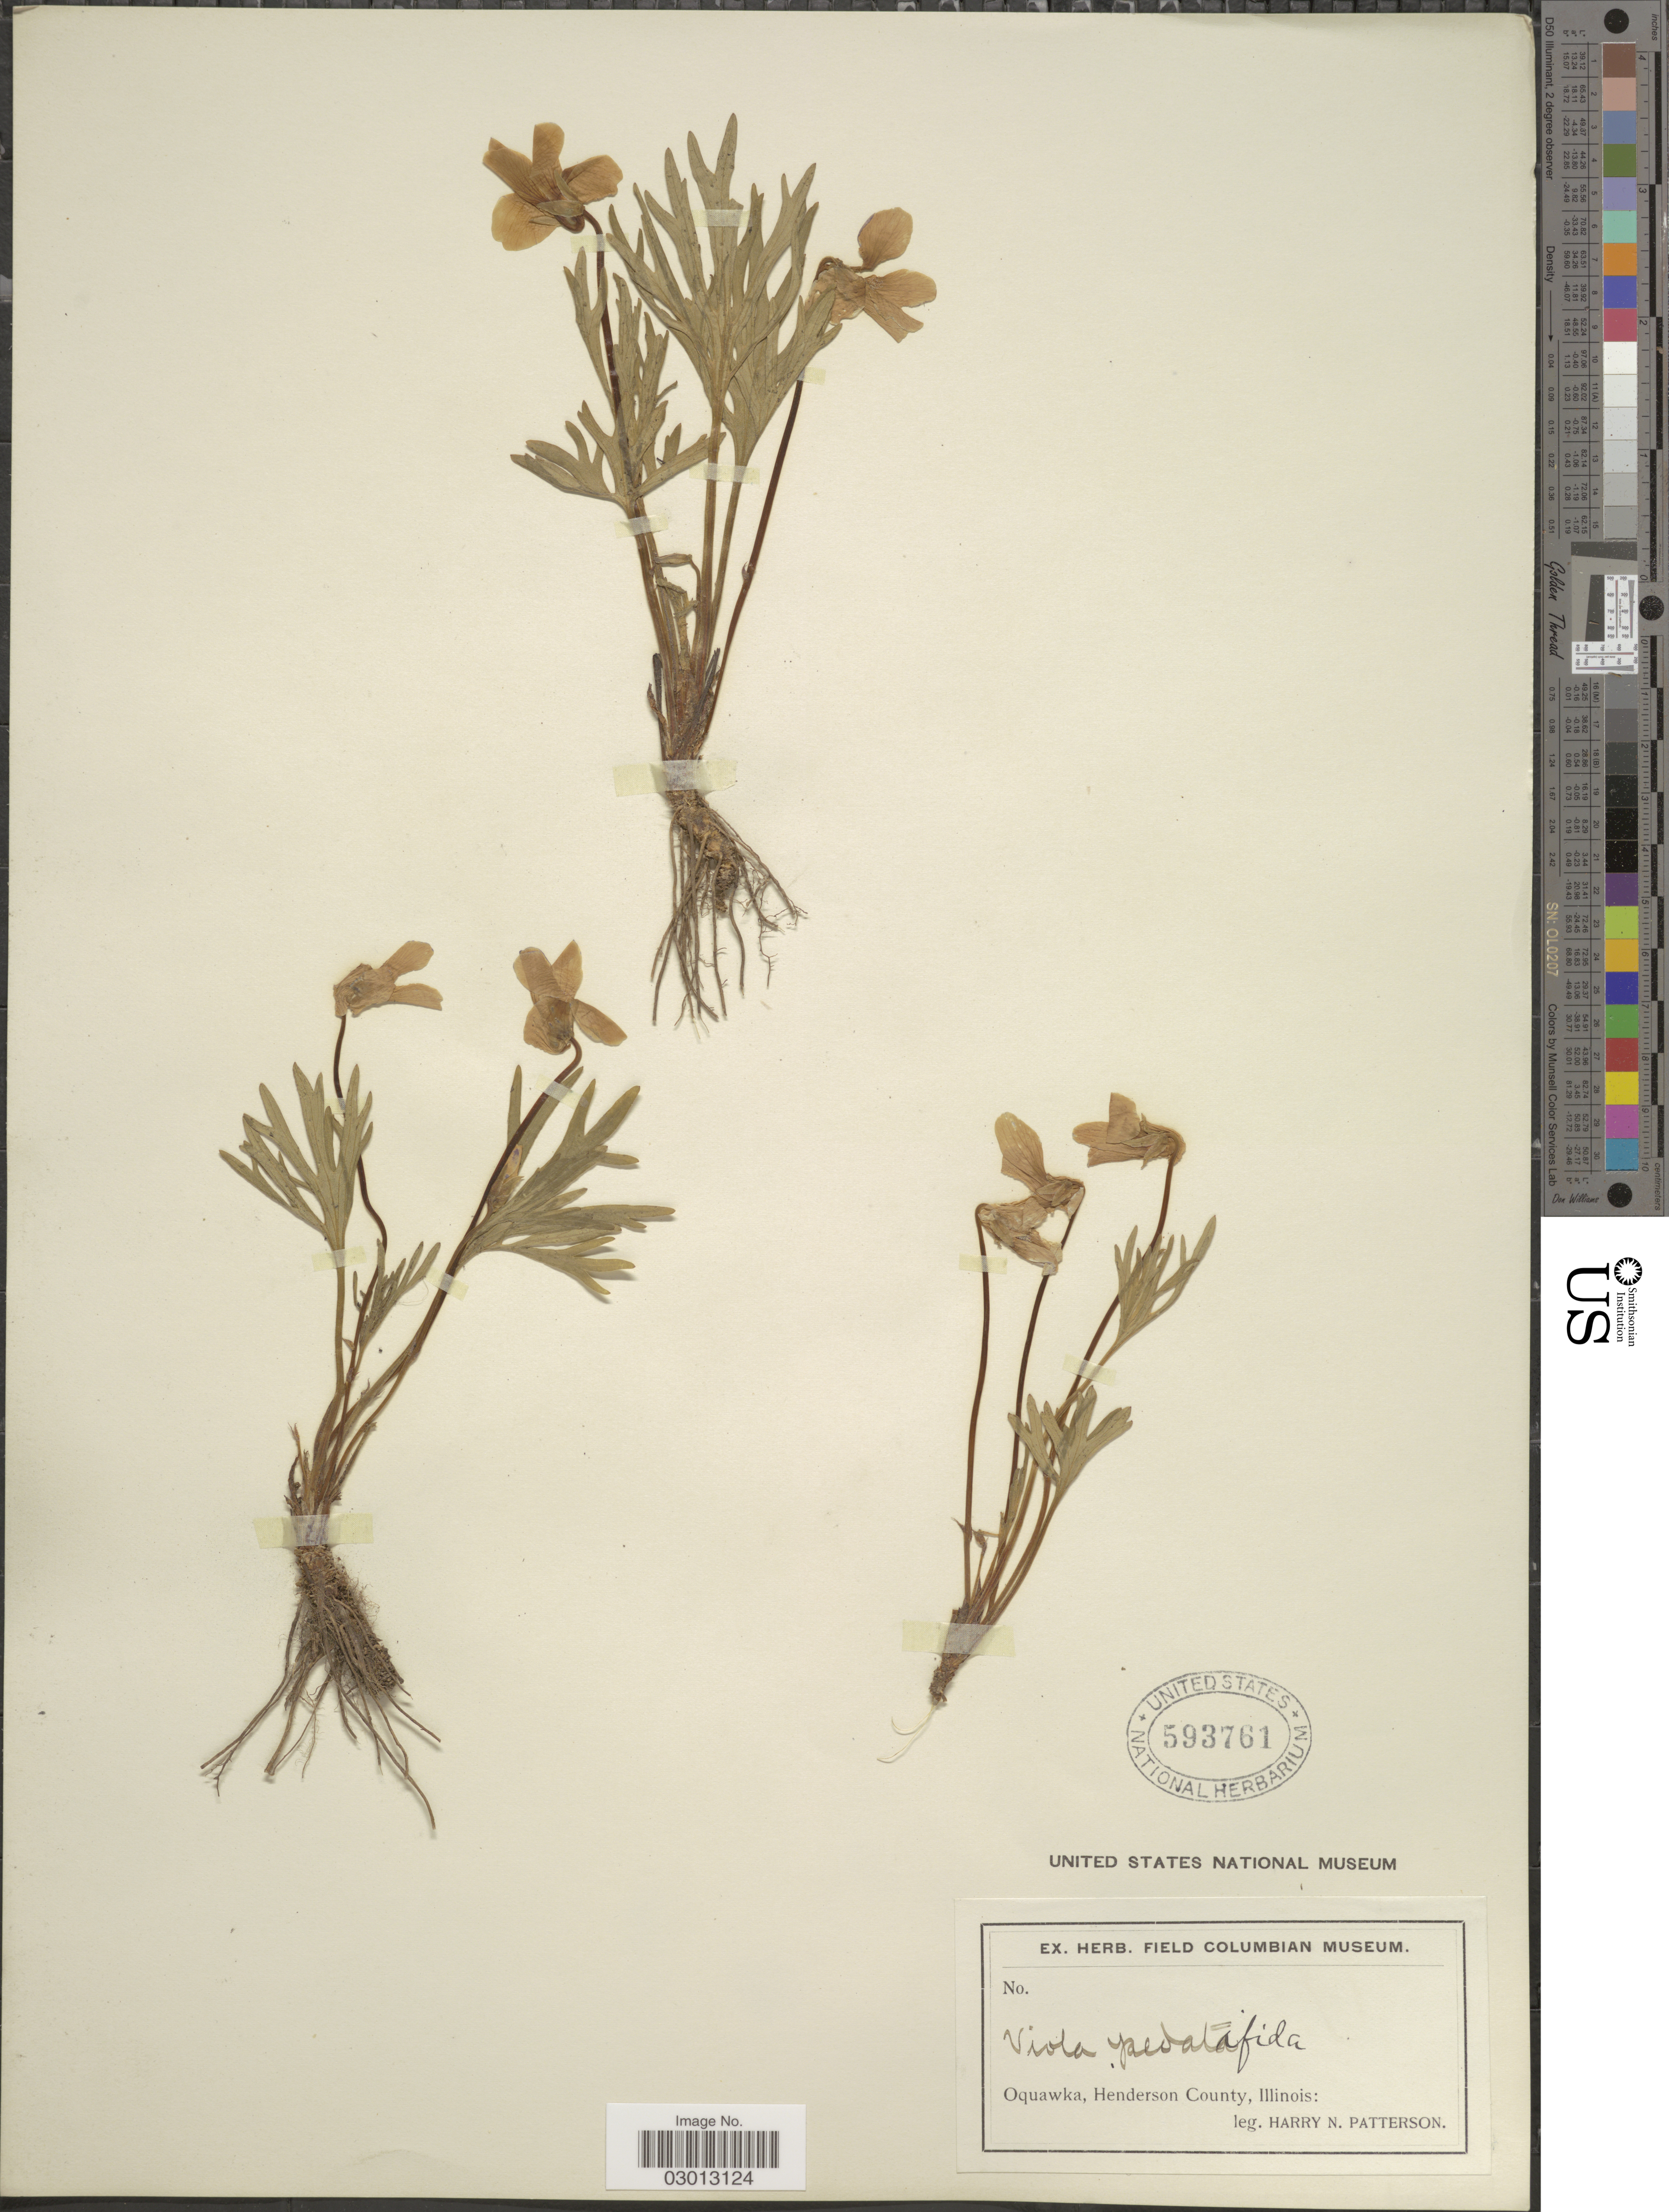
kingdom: Plantae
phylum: Tracheophyta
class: Magnoliopsida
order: Malpighiales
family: Violaceae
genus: Viola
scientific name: Viola pedatifida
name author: G. Don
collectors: H. N. Patterson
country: United States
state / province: Illinois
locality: Oquawka, Henderson County.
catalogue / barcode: US 593761